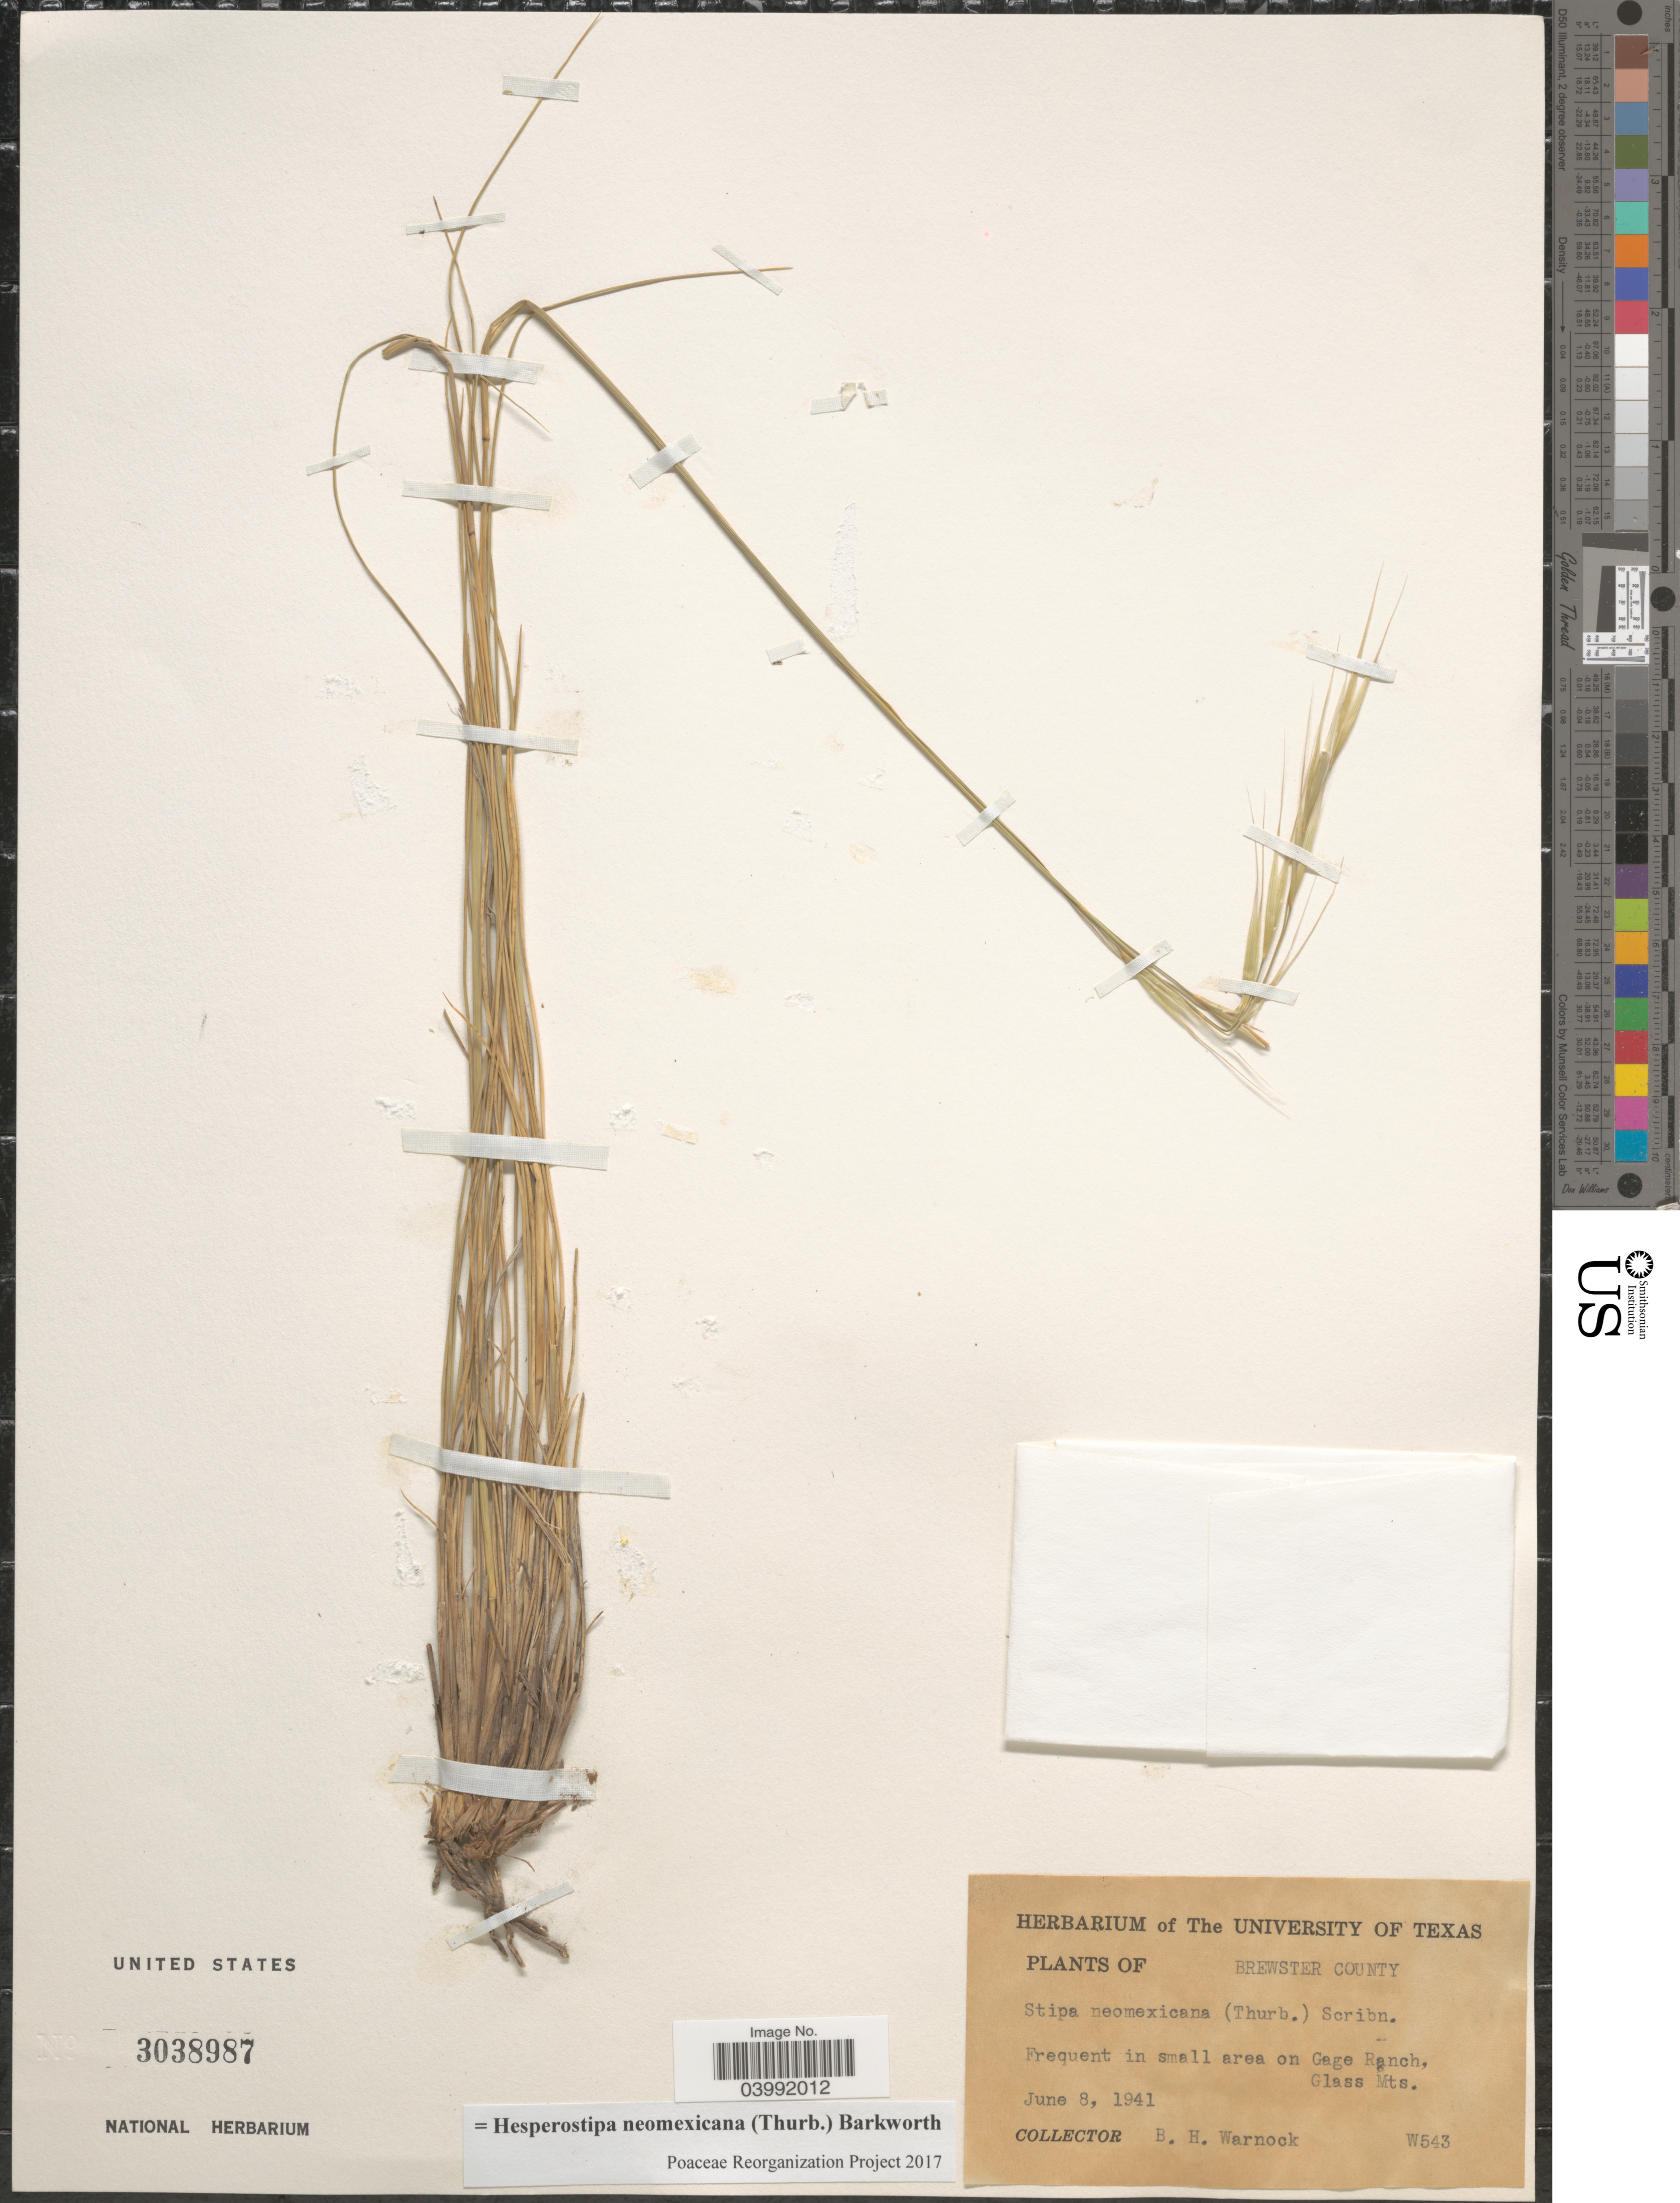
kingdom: Plantae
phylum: Tracheophyta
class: Liliopsida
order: Poales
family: Poaceae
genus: Hesperostipa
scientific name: Hesperostipa neomexicana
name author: (Thurb.) Barkworth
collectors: B. H. Warnock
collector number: W543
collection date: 1941-06-08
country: United States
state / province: Texas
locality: Brewster County. In small area on Gage Ranch, Glass Mts.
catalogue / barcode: US 3038987